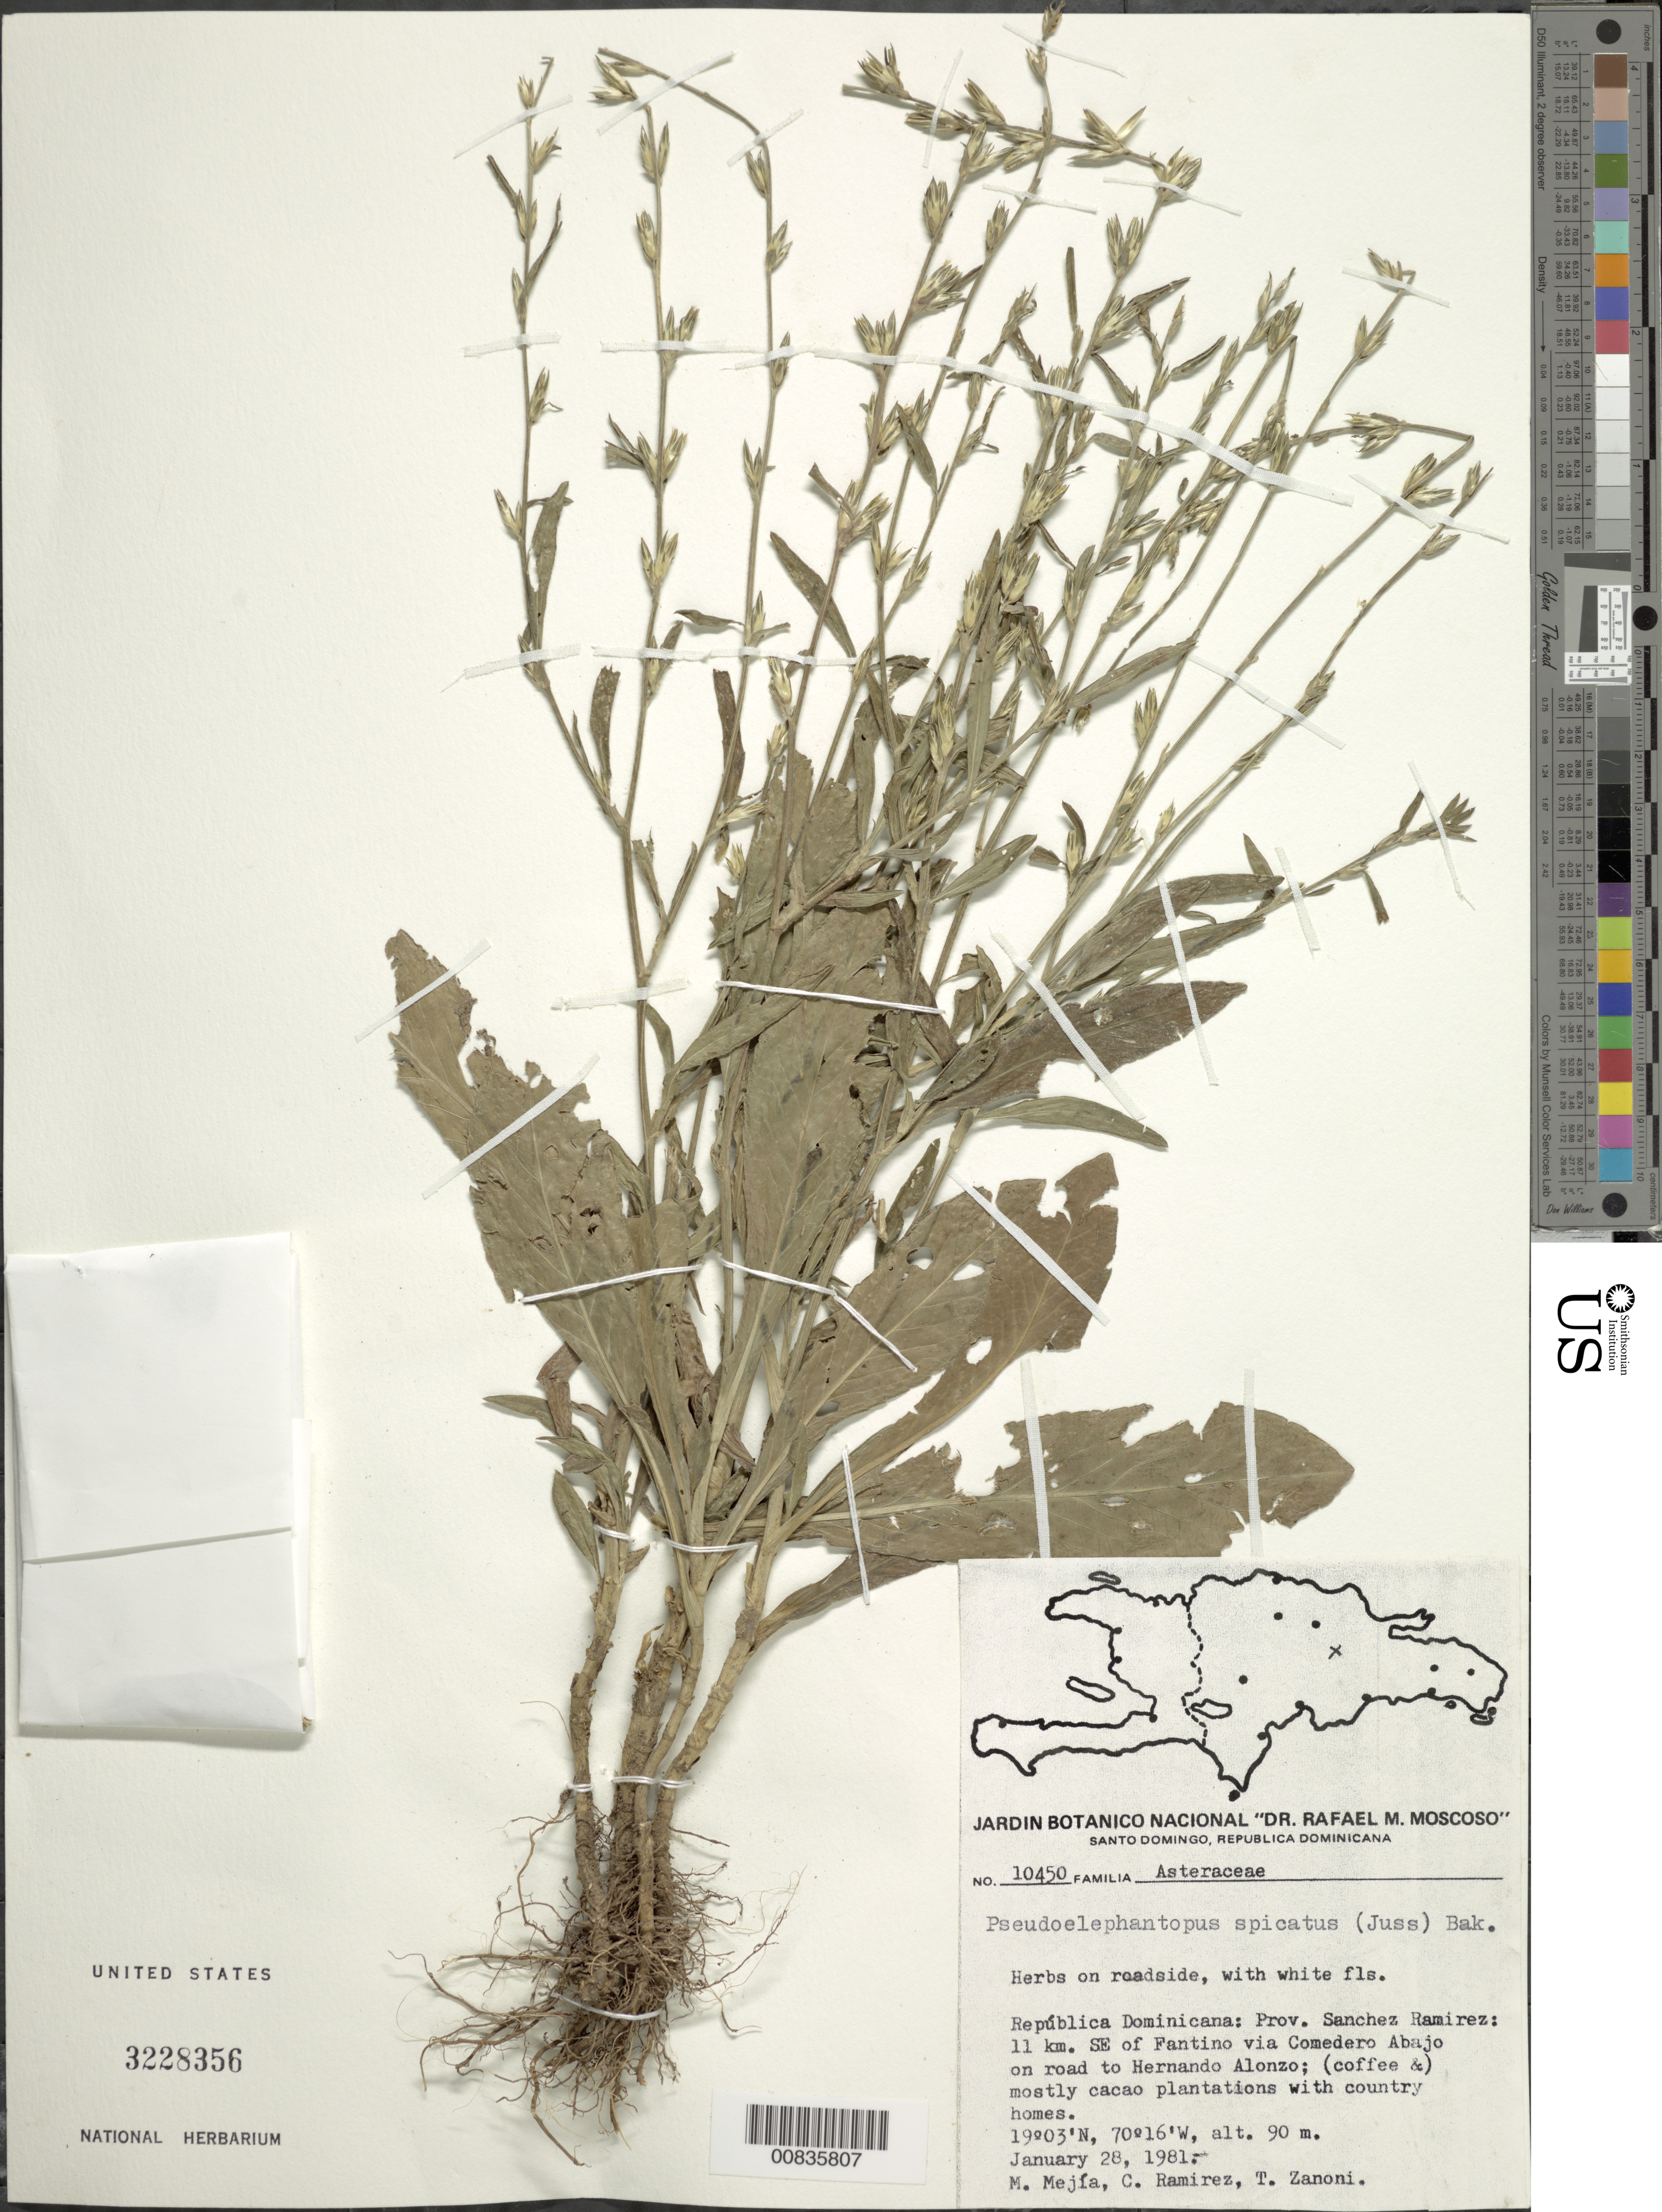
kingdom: Plantae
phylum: Tracheophyta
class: Magnoliopsida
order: Asterales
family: Asteraceae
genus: Pseudelephantopus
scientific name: Pseudelephantopus spicatus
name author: (Juss. ex Aubl.) C.F. Baker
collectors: M. Mejia, C. Ramirez & T. A. Zanoni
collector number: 10450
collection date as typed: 28 Jan 1981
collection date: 1981-01-28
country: Dominican Republic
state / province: Sanchez Ramirez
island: Hispaniola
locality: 11 km SE of Fantino via Comedero Abajo on road to Hernando Alonzo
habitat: Roadside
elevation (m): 90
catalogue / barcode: US 3228356